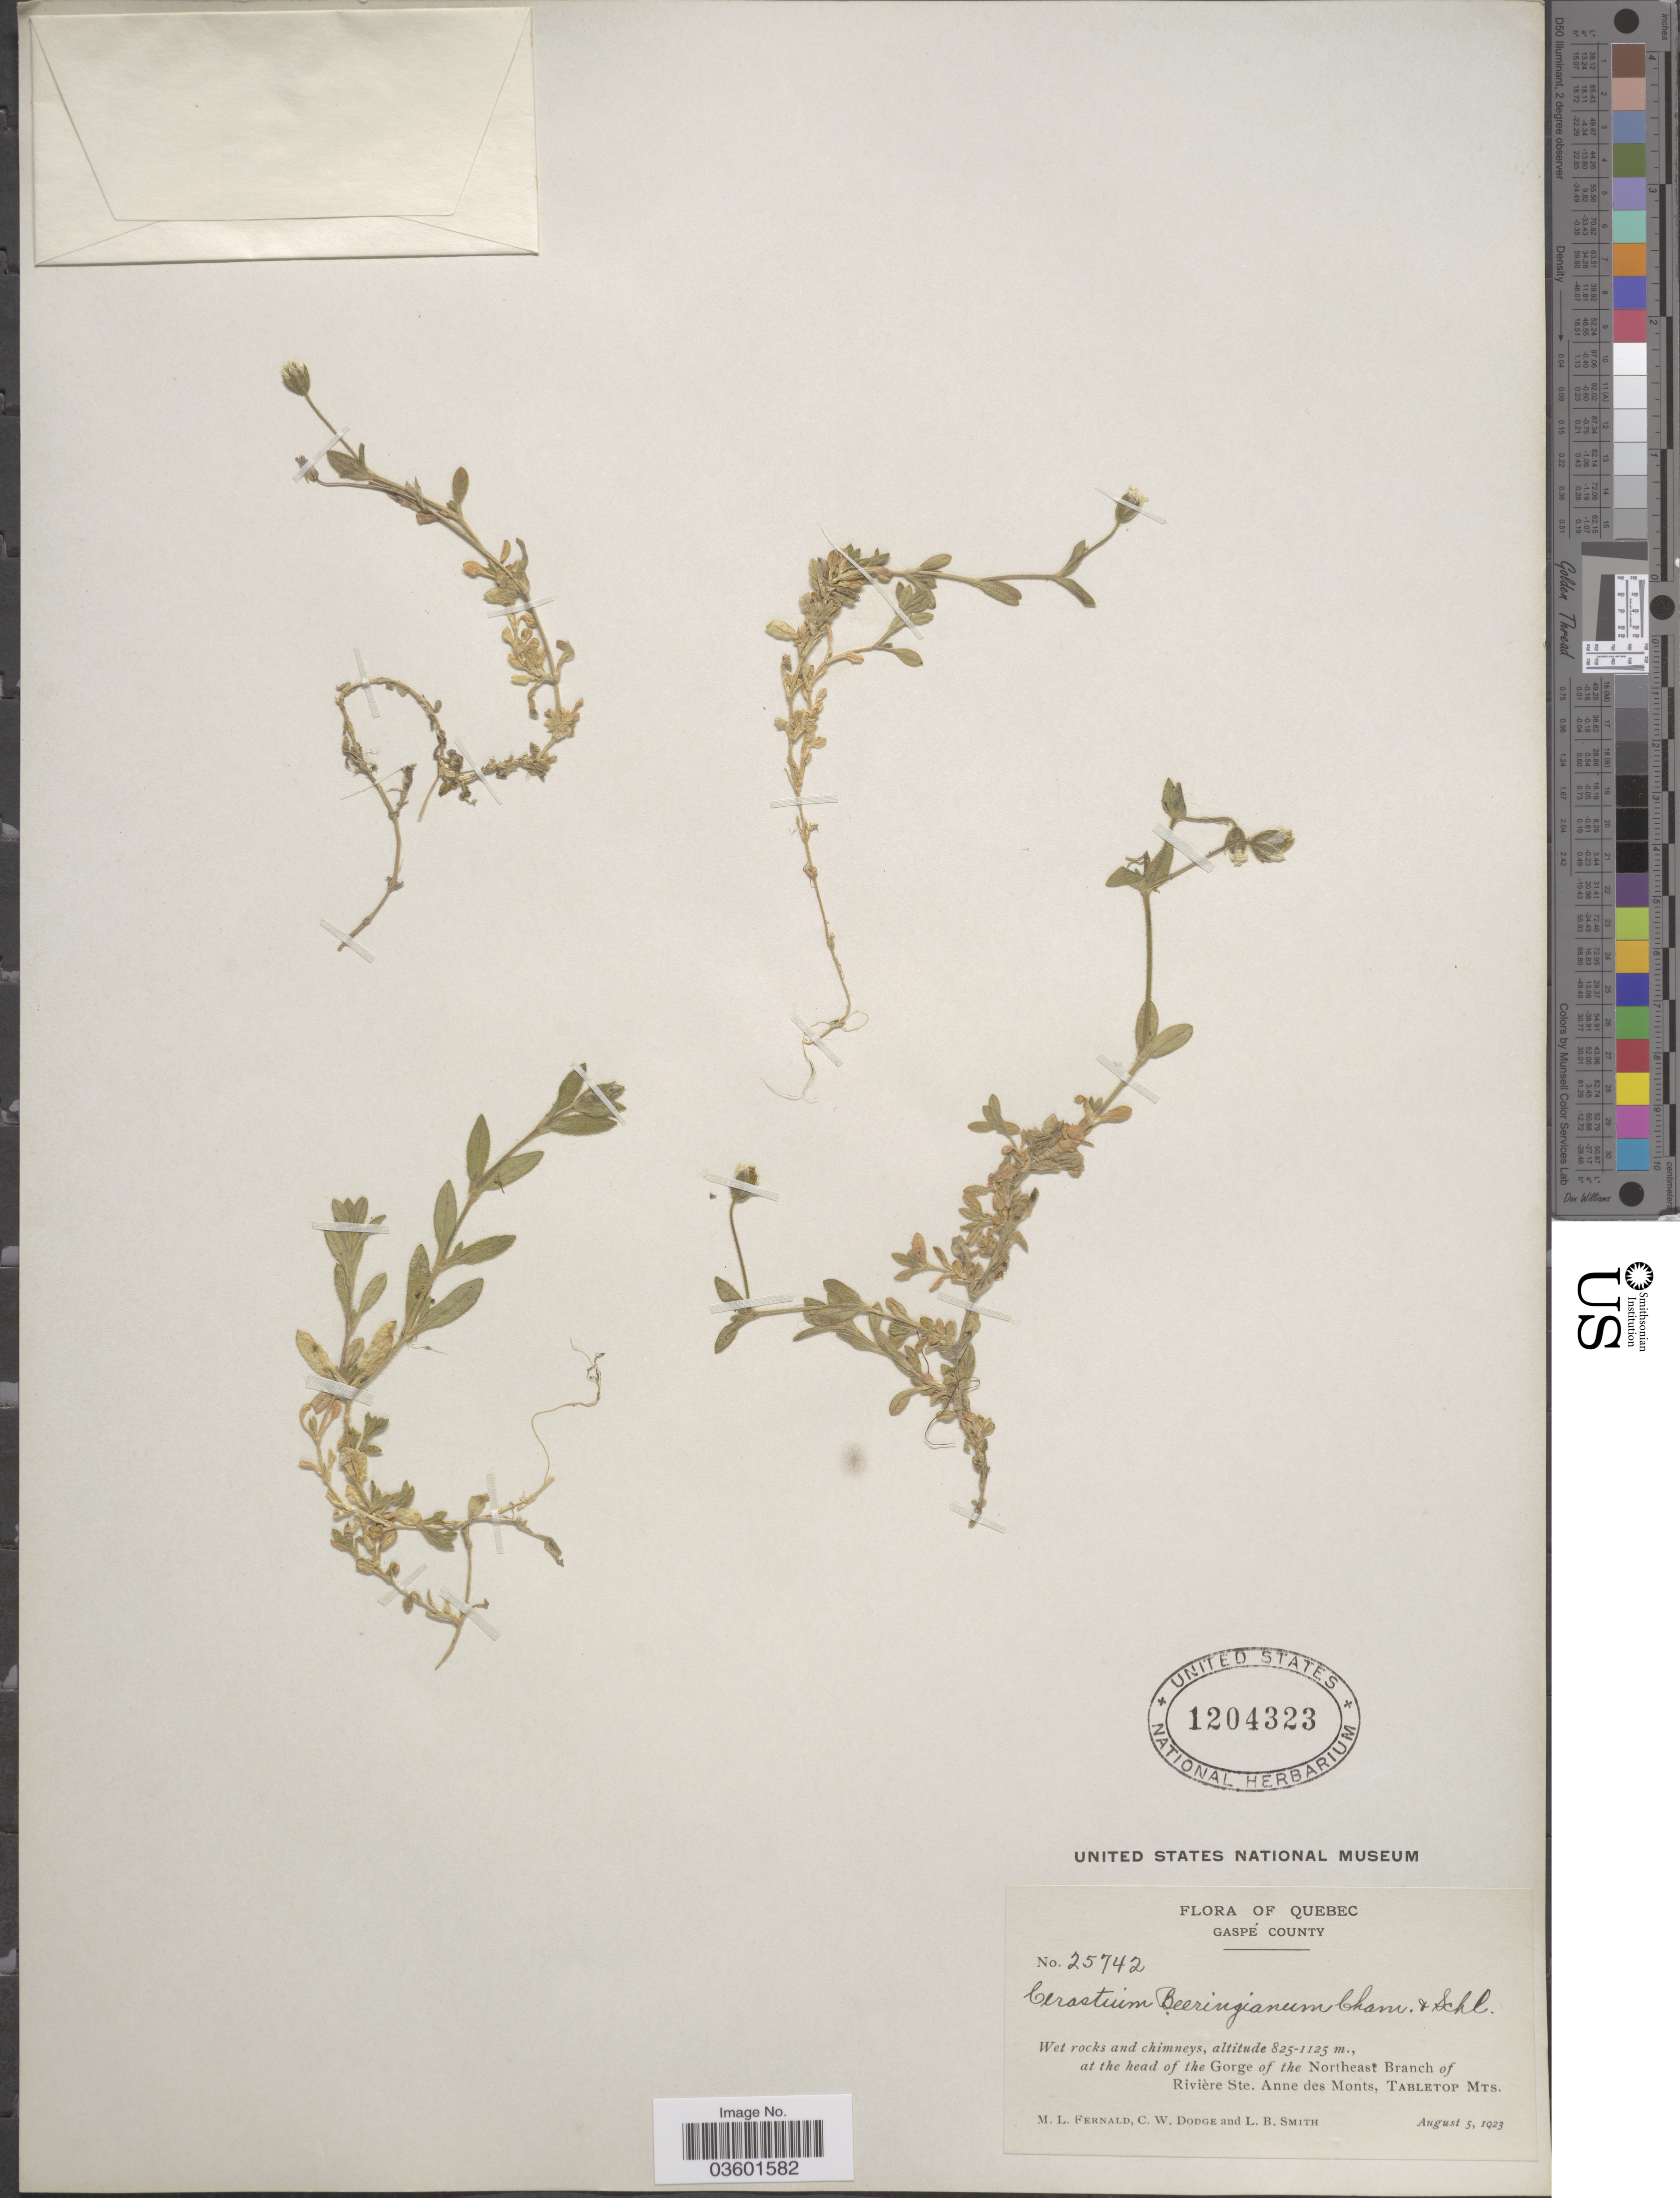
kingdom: Plantae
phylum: Tracheophyta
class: Magnoliopsida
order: Caryophyllales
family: Caryophyllaceae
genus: Cerastium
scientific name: Cerastium beeringianum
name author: Cham. & Schltdl.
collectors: M. L. Fernald, C. Dodge & L. Smith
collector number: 25742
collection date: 1923-08-05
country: Canada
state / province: Quebec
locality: Gaspé County. At the head of the Gorge of the Northeast Branch of Rivière Ste. Anne des Monts, Tabletop Mts.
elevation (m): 825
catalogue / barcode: US 1204323